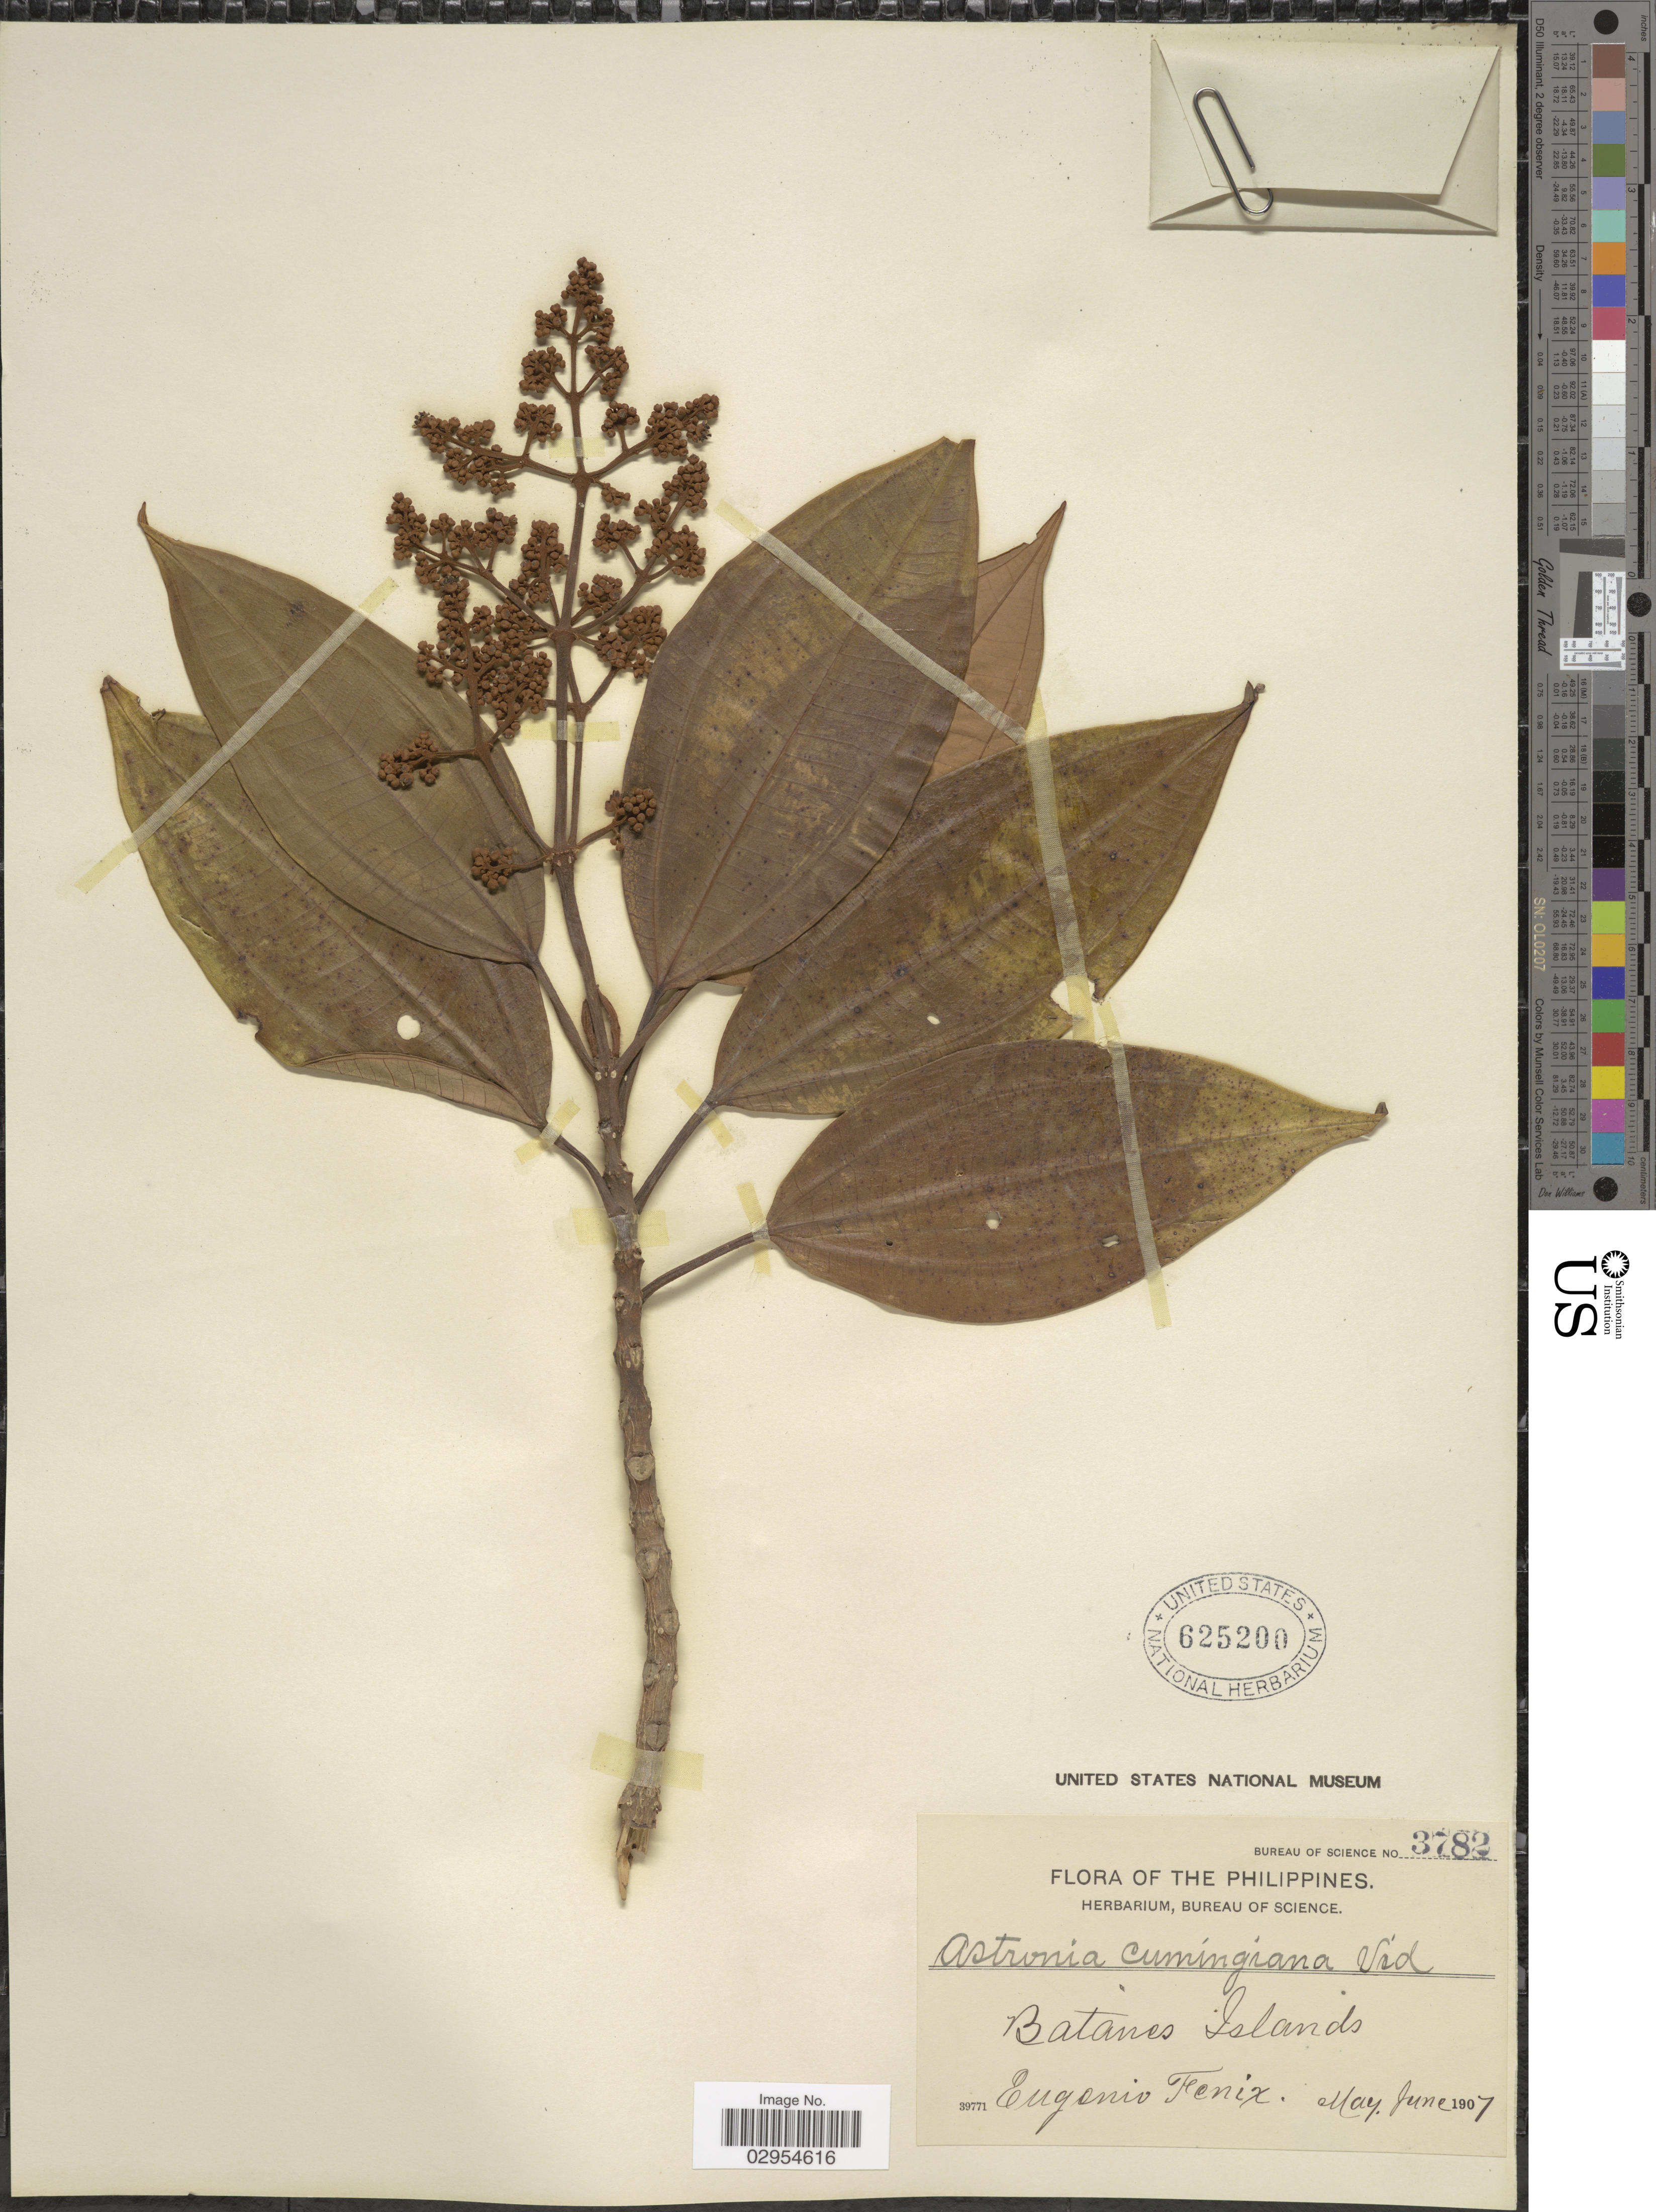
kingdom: Plantae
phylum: Tracheophyta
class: Magnoliopsida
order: Myrtales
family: Melastomataceae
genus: Astronia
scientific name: Astronia cumingiana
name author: S. Vidal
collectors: E. Fénix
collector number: Bureau of Science 3782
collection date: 1907-05/1907-06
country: Philippines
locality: Batanes Islands.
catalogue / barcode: US 625200